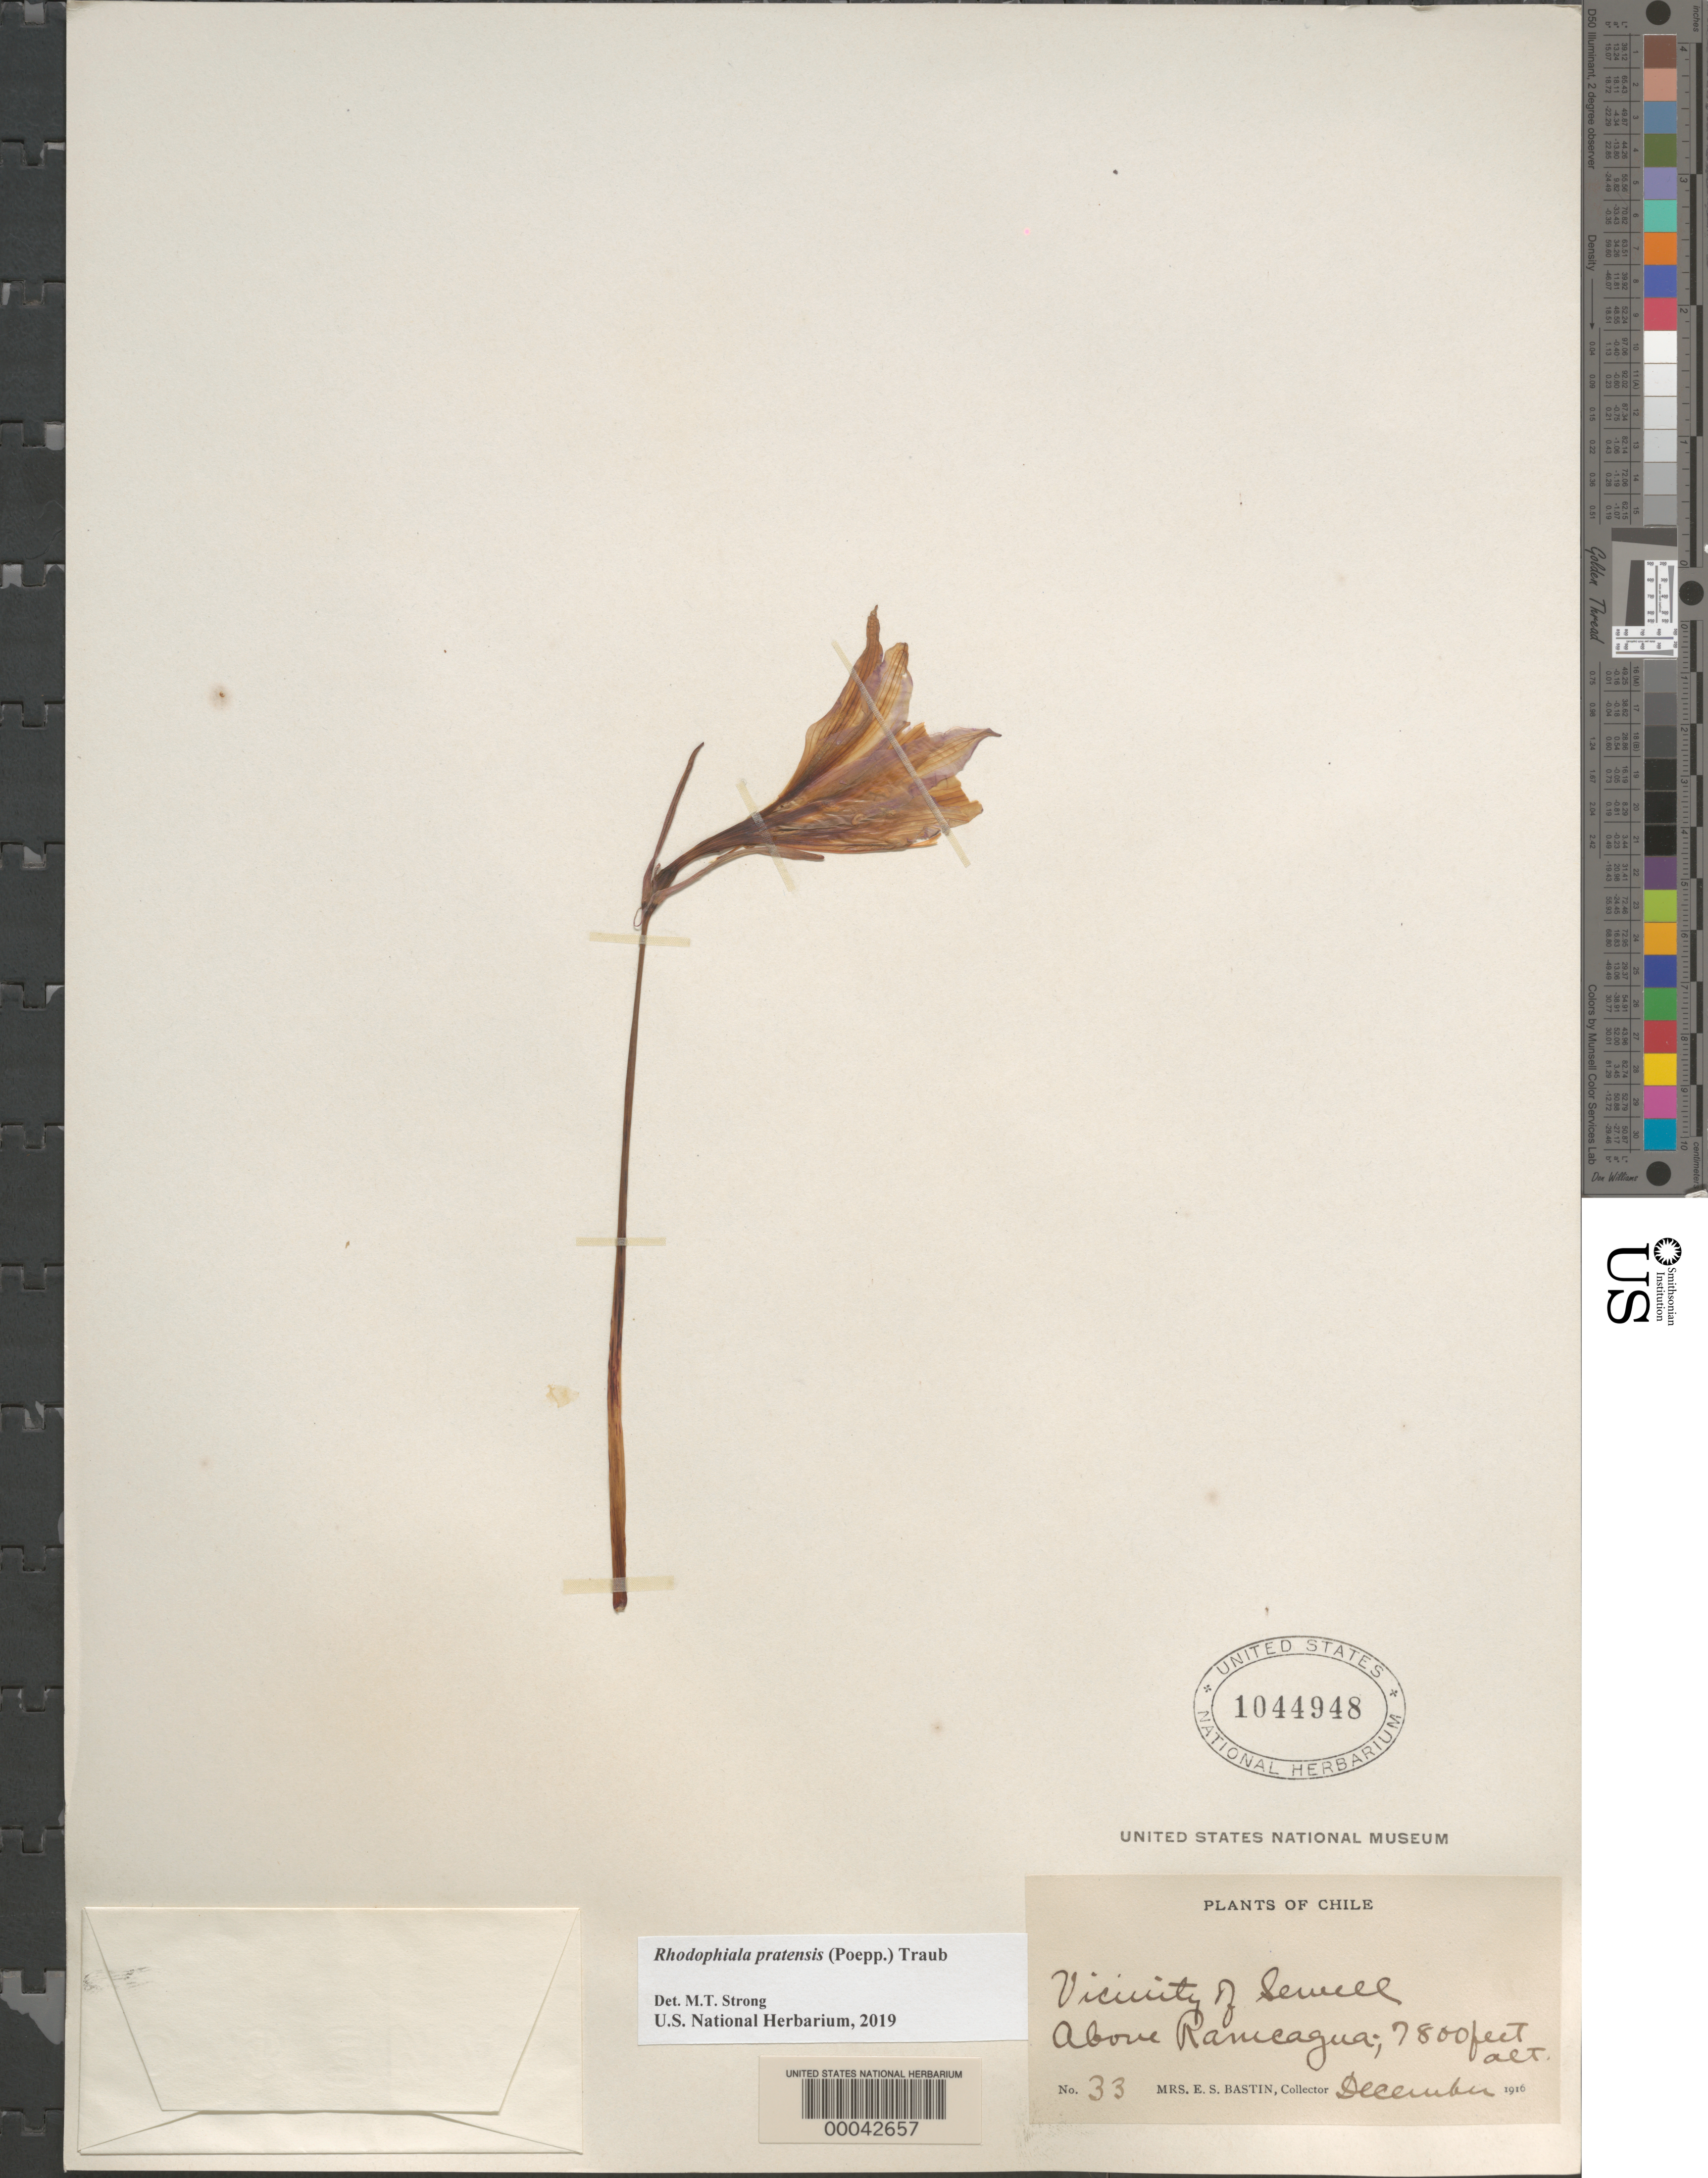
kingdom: Plantae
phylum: Tracheophyta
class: Liliopsida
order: Asparagales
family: Amaryllidaceae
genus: Rhodophiala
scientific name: Rhodophiala pratensis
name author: (Poepp.) Traub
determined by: Strong, Mark T., (BOT), Smithsonian Institution - National Museum of Natural History (UNITED STATES)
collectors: E. Bastin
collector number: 33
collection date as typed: Dec 1916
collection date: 1916-12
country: Chile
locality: Vinicity of sewell above ranicagua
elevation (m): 2377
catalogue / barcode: US 1044948